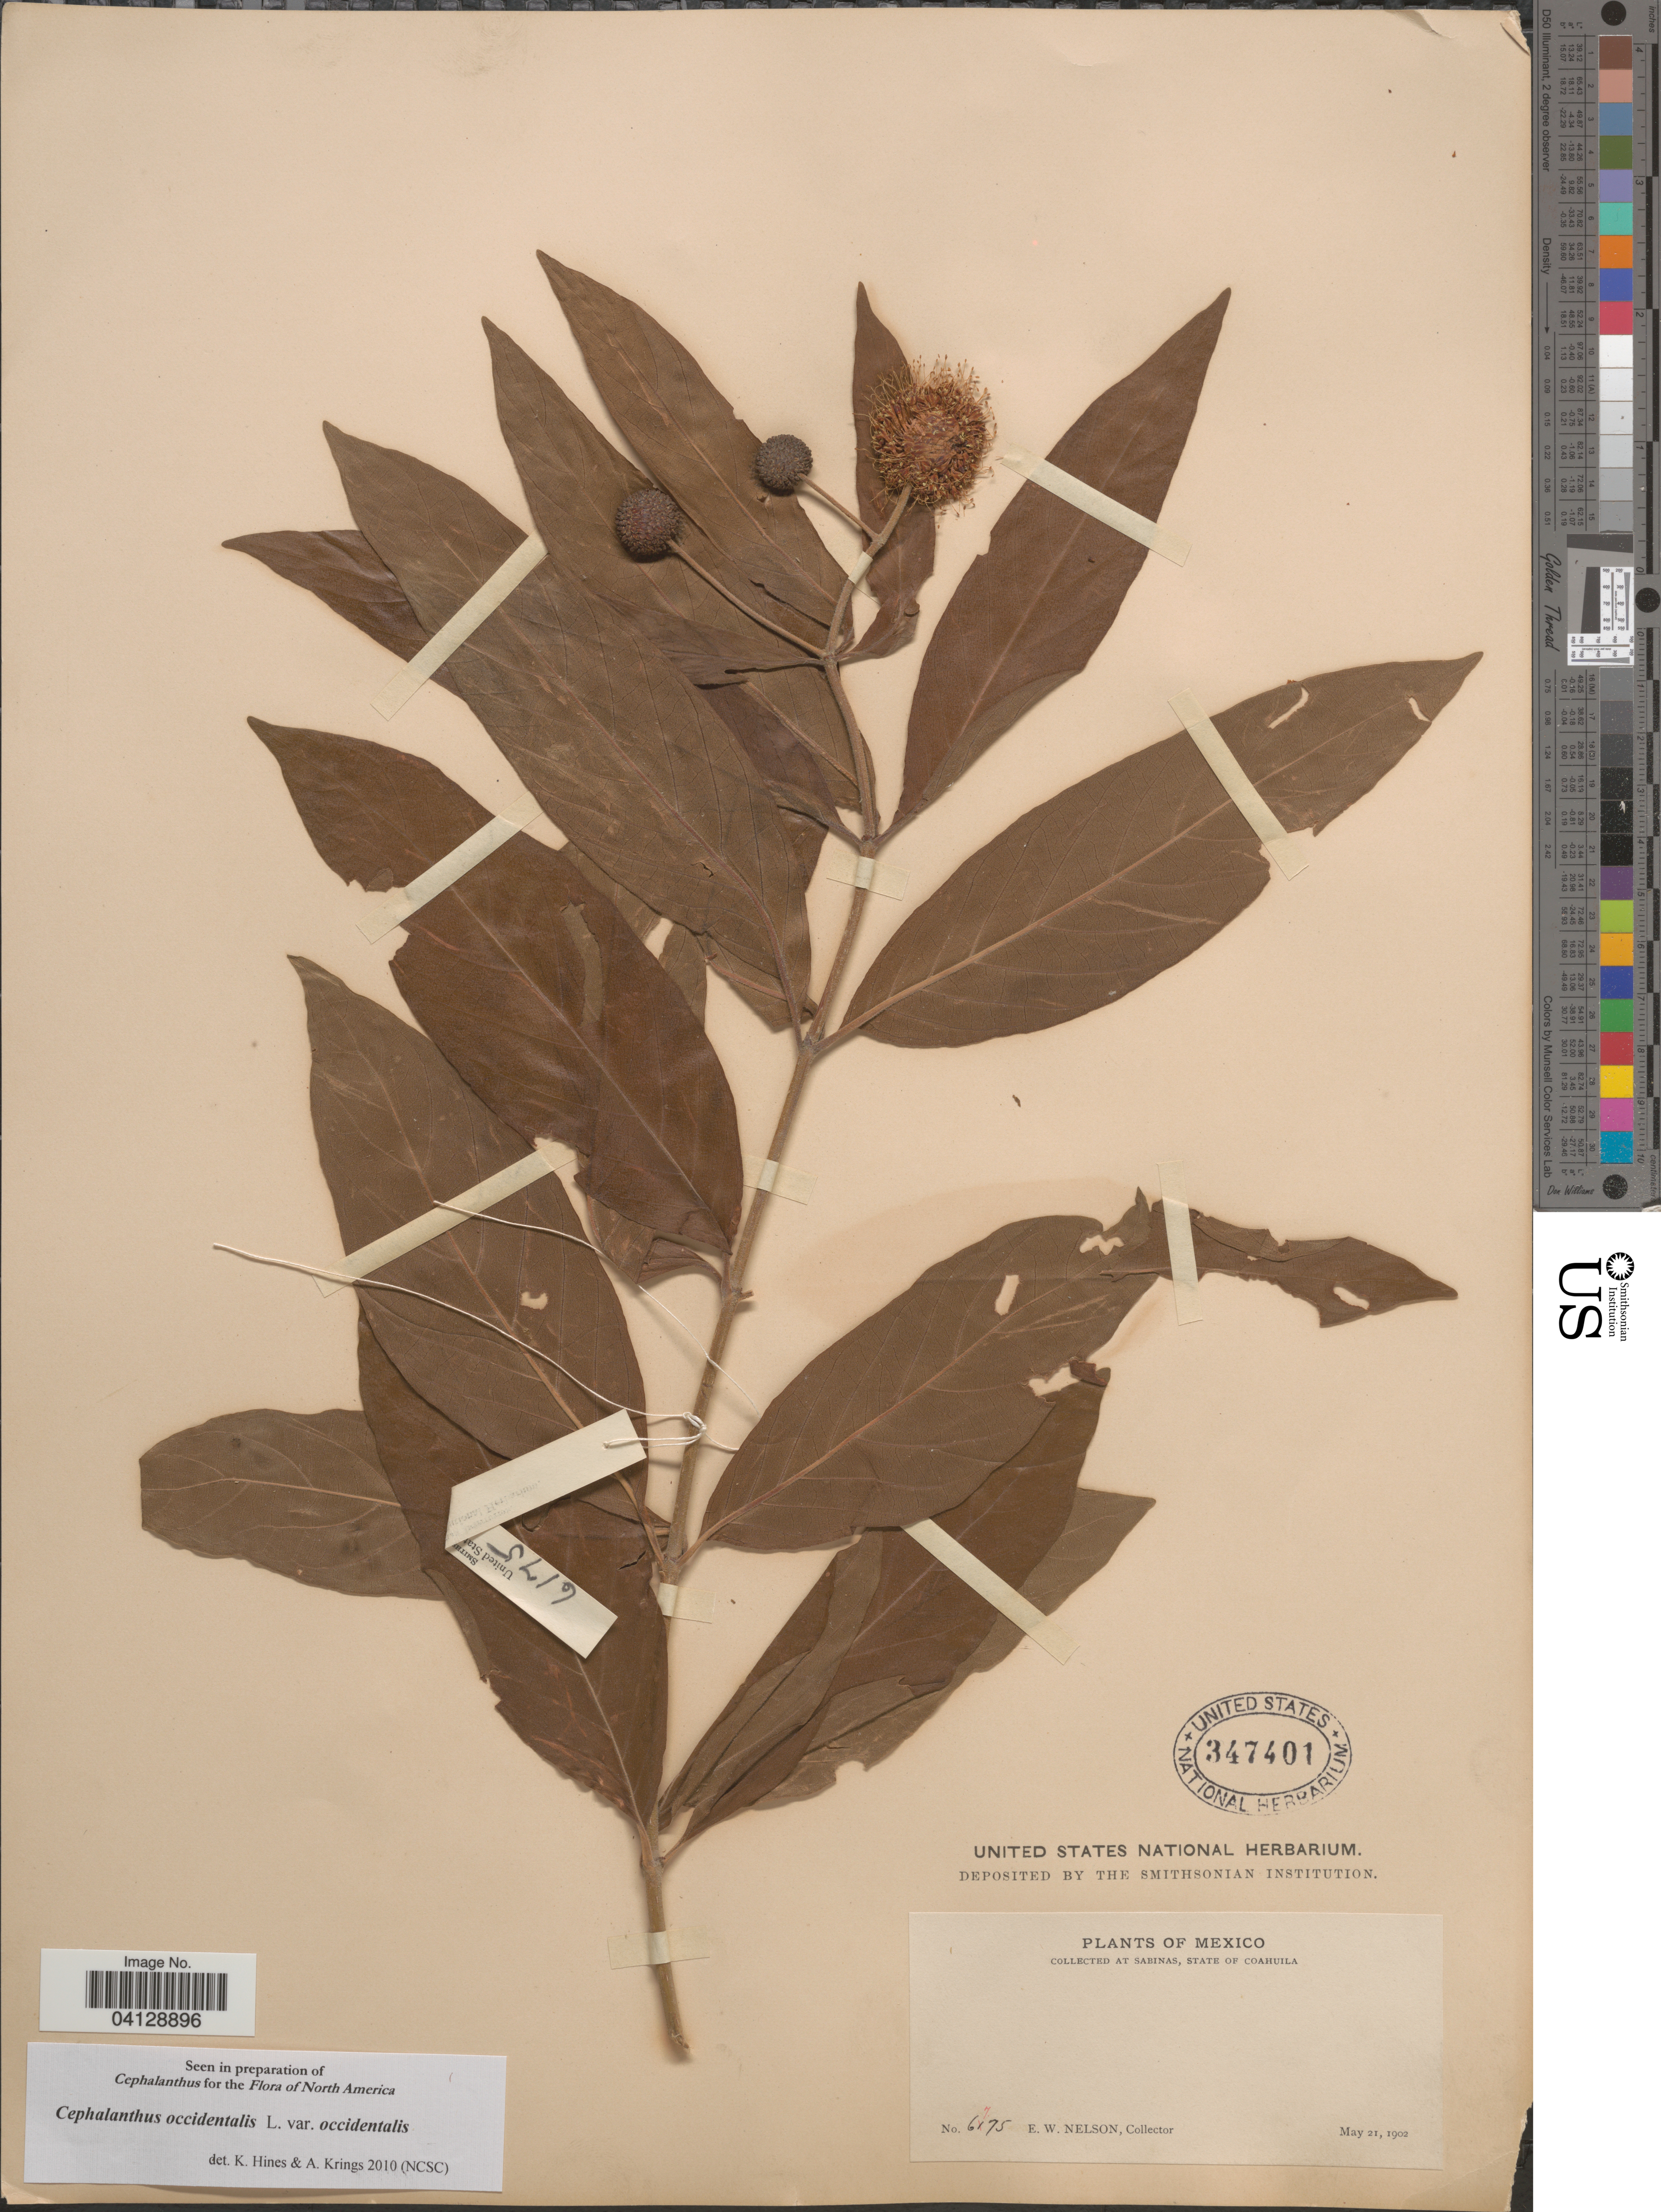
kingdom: Plantae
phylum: Tracheophyta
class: Magnoliopsida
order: Gentianales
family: Rubiaceae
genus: Cephalanthus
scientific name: Cephalanthus occidentalis var. occidentalis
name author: L.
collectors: E. W. Nelson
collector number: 6775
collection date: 1902-05-21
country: Mexico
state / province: Coahuila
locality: Sabinas.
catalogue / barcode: US 347401